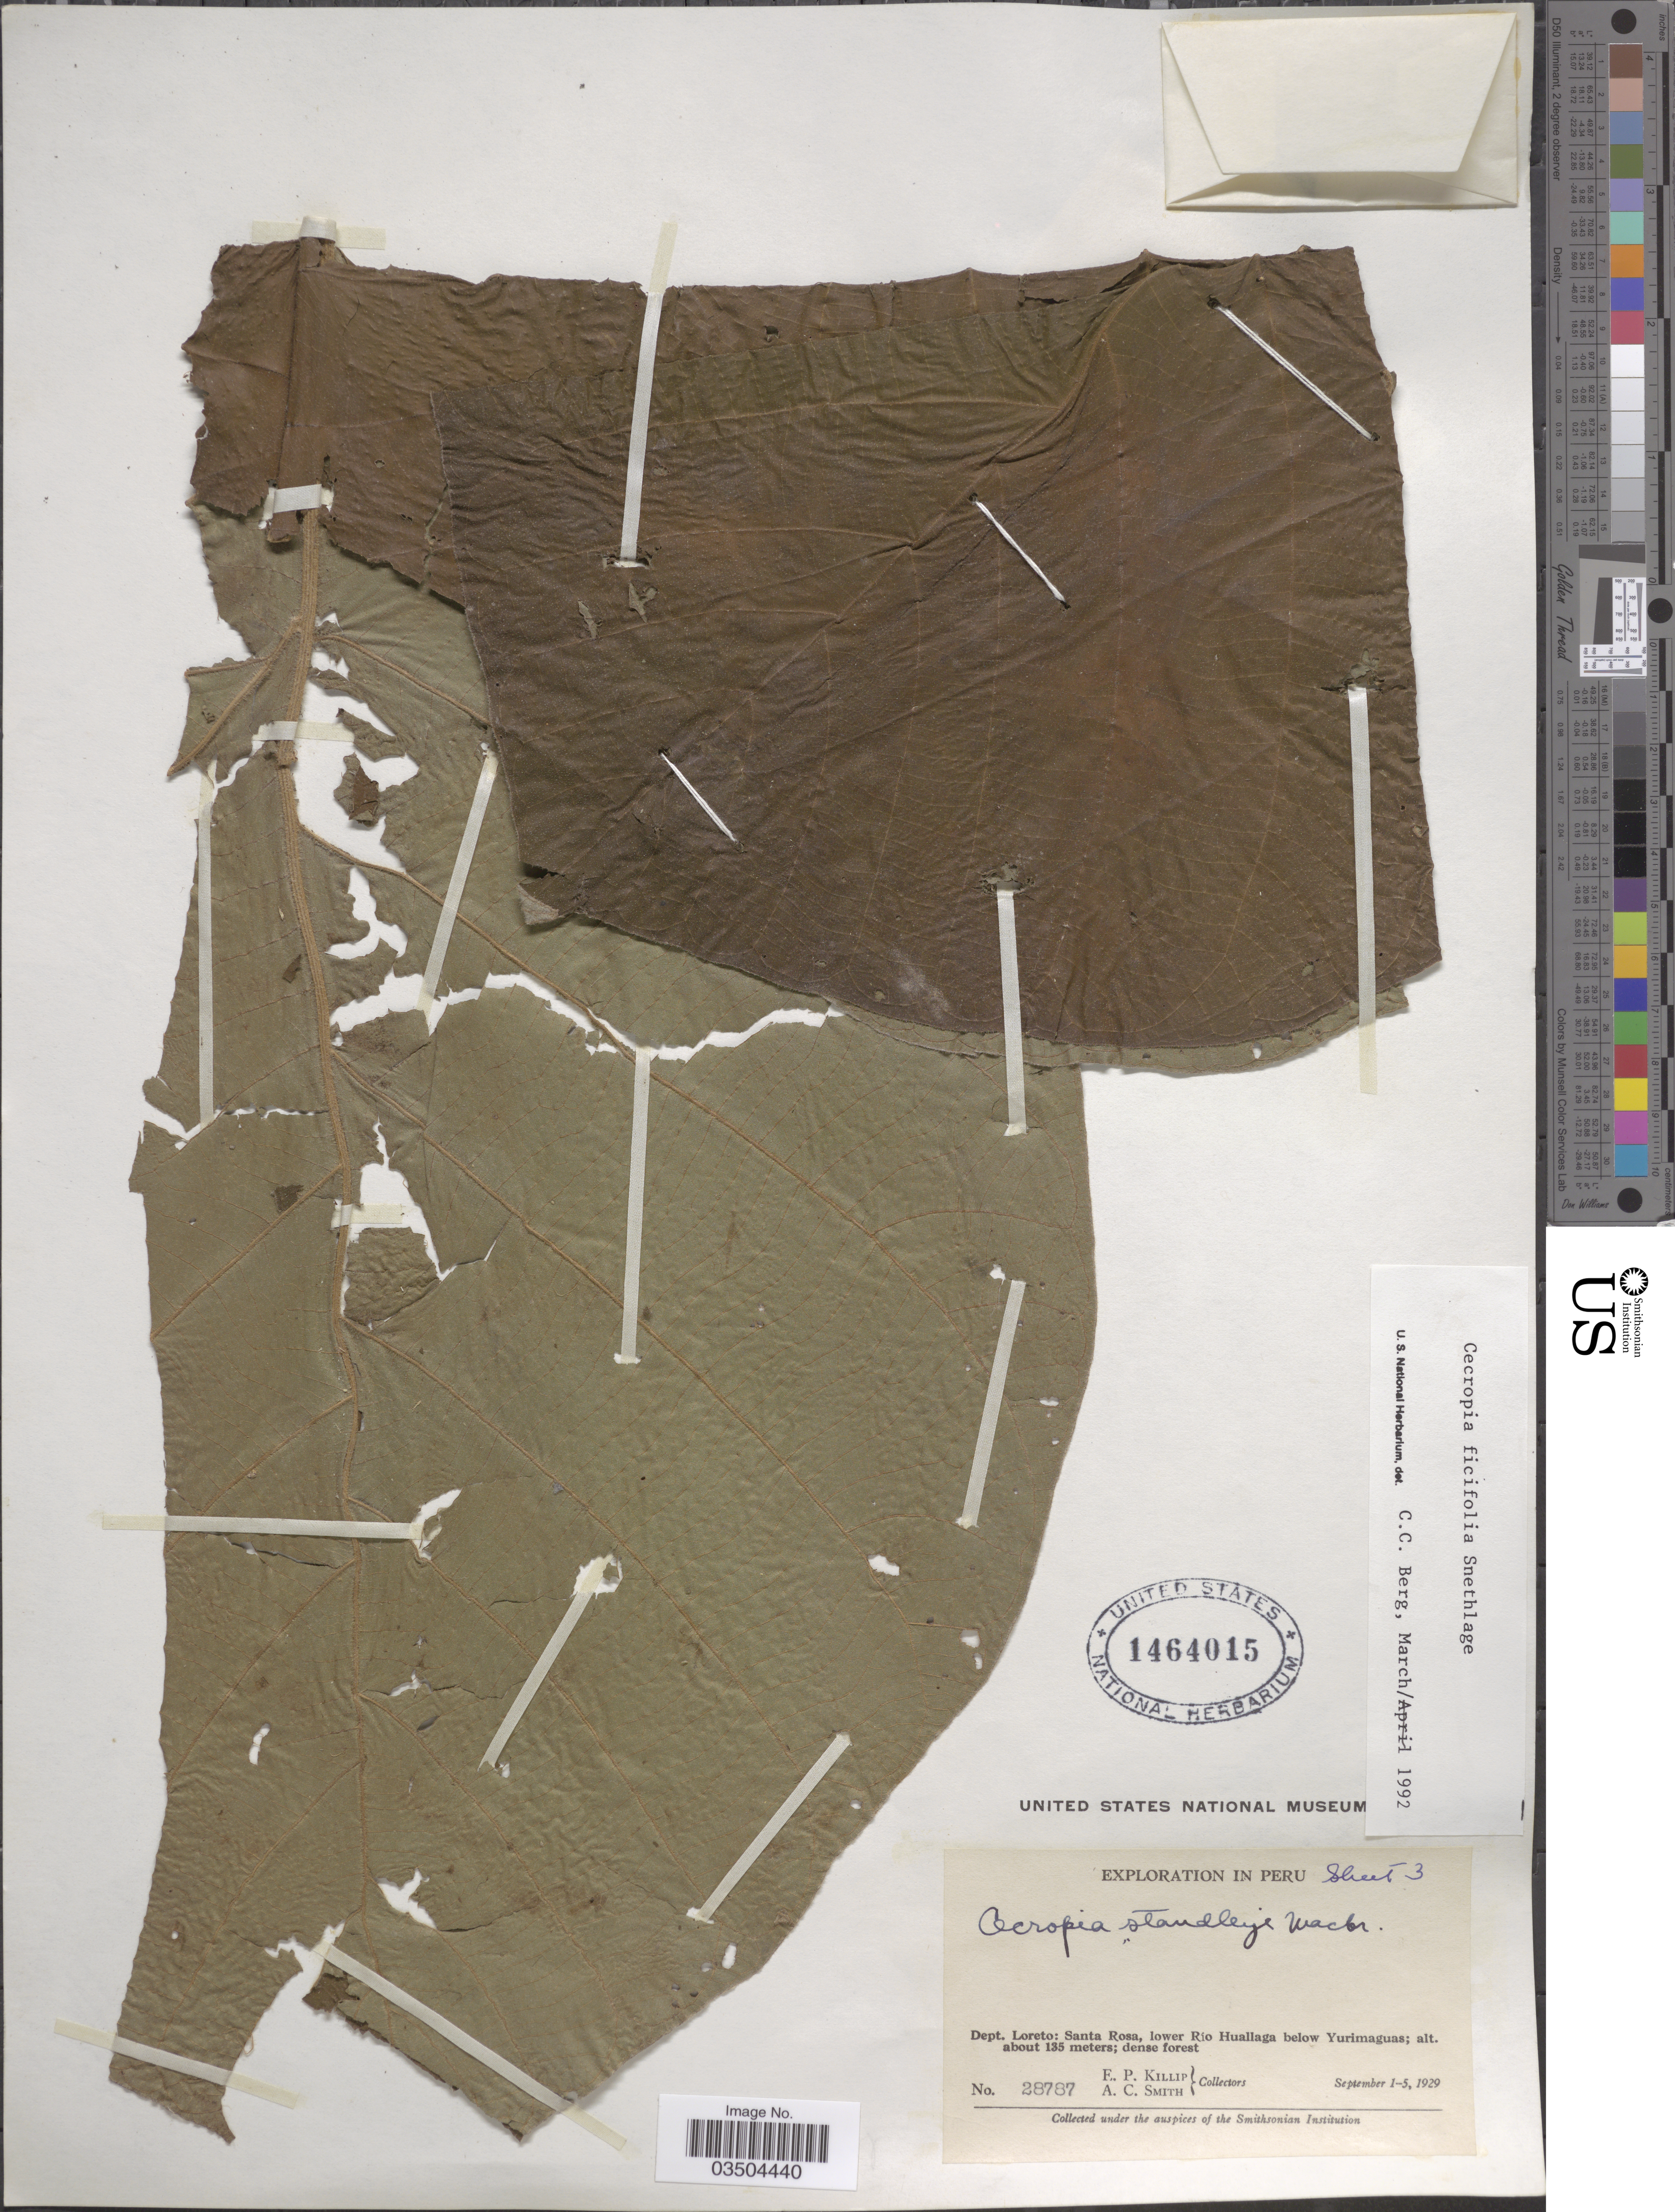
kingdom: Plantae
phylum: Tracheophyta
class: Magnoliopsida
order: Rosales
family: Urticaceae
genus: Cecropia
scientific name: Cecropia ficifolia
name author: Snethlage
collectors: E. P. Killip & A. C. Smith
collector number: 28787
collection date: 1929-09-01/1929-09-05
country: Peru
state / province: Loreto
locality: Dept. Loreto: Santa Rosa, lower Río Huallaga below Yurimaguas.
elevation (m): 135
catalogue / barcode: US 1464015